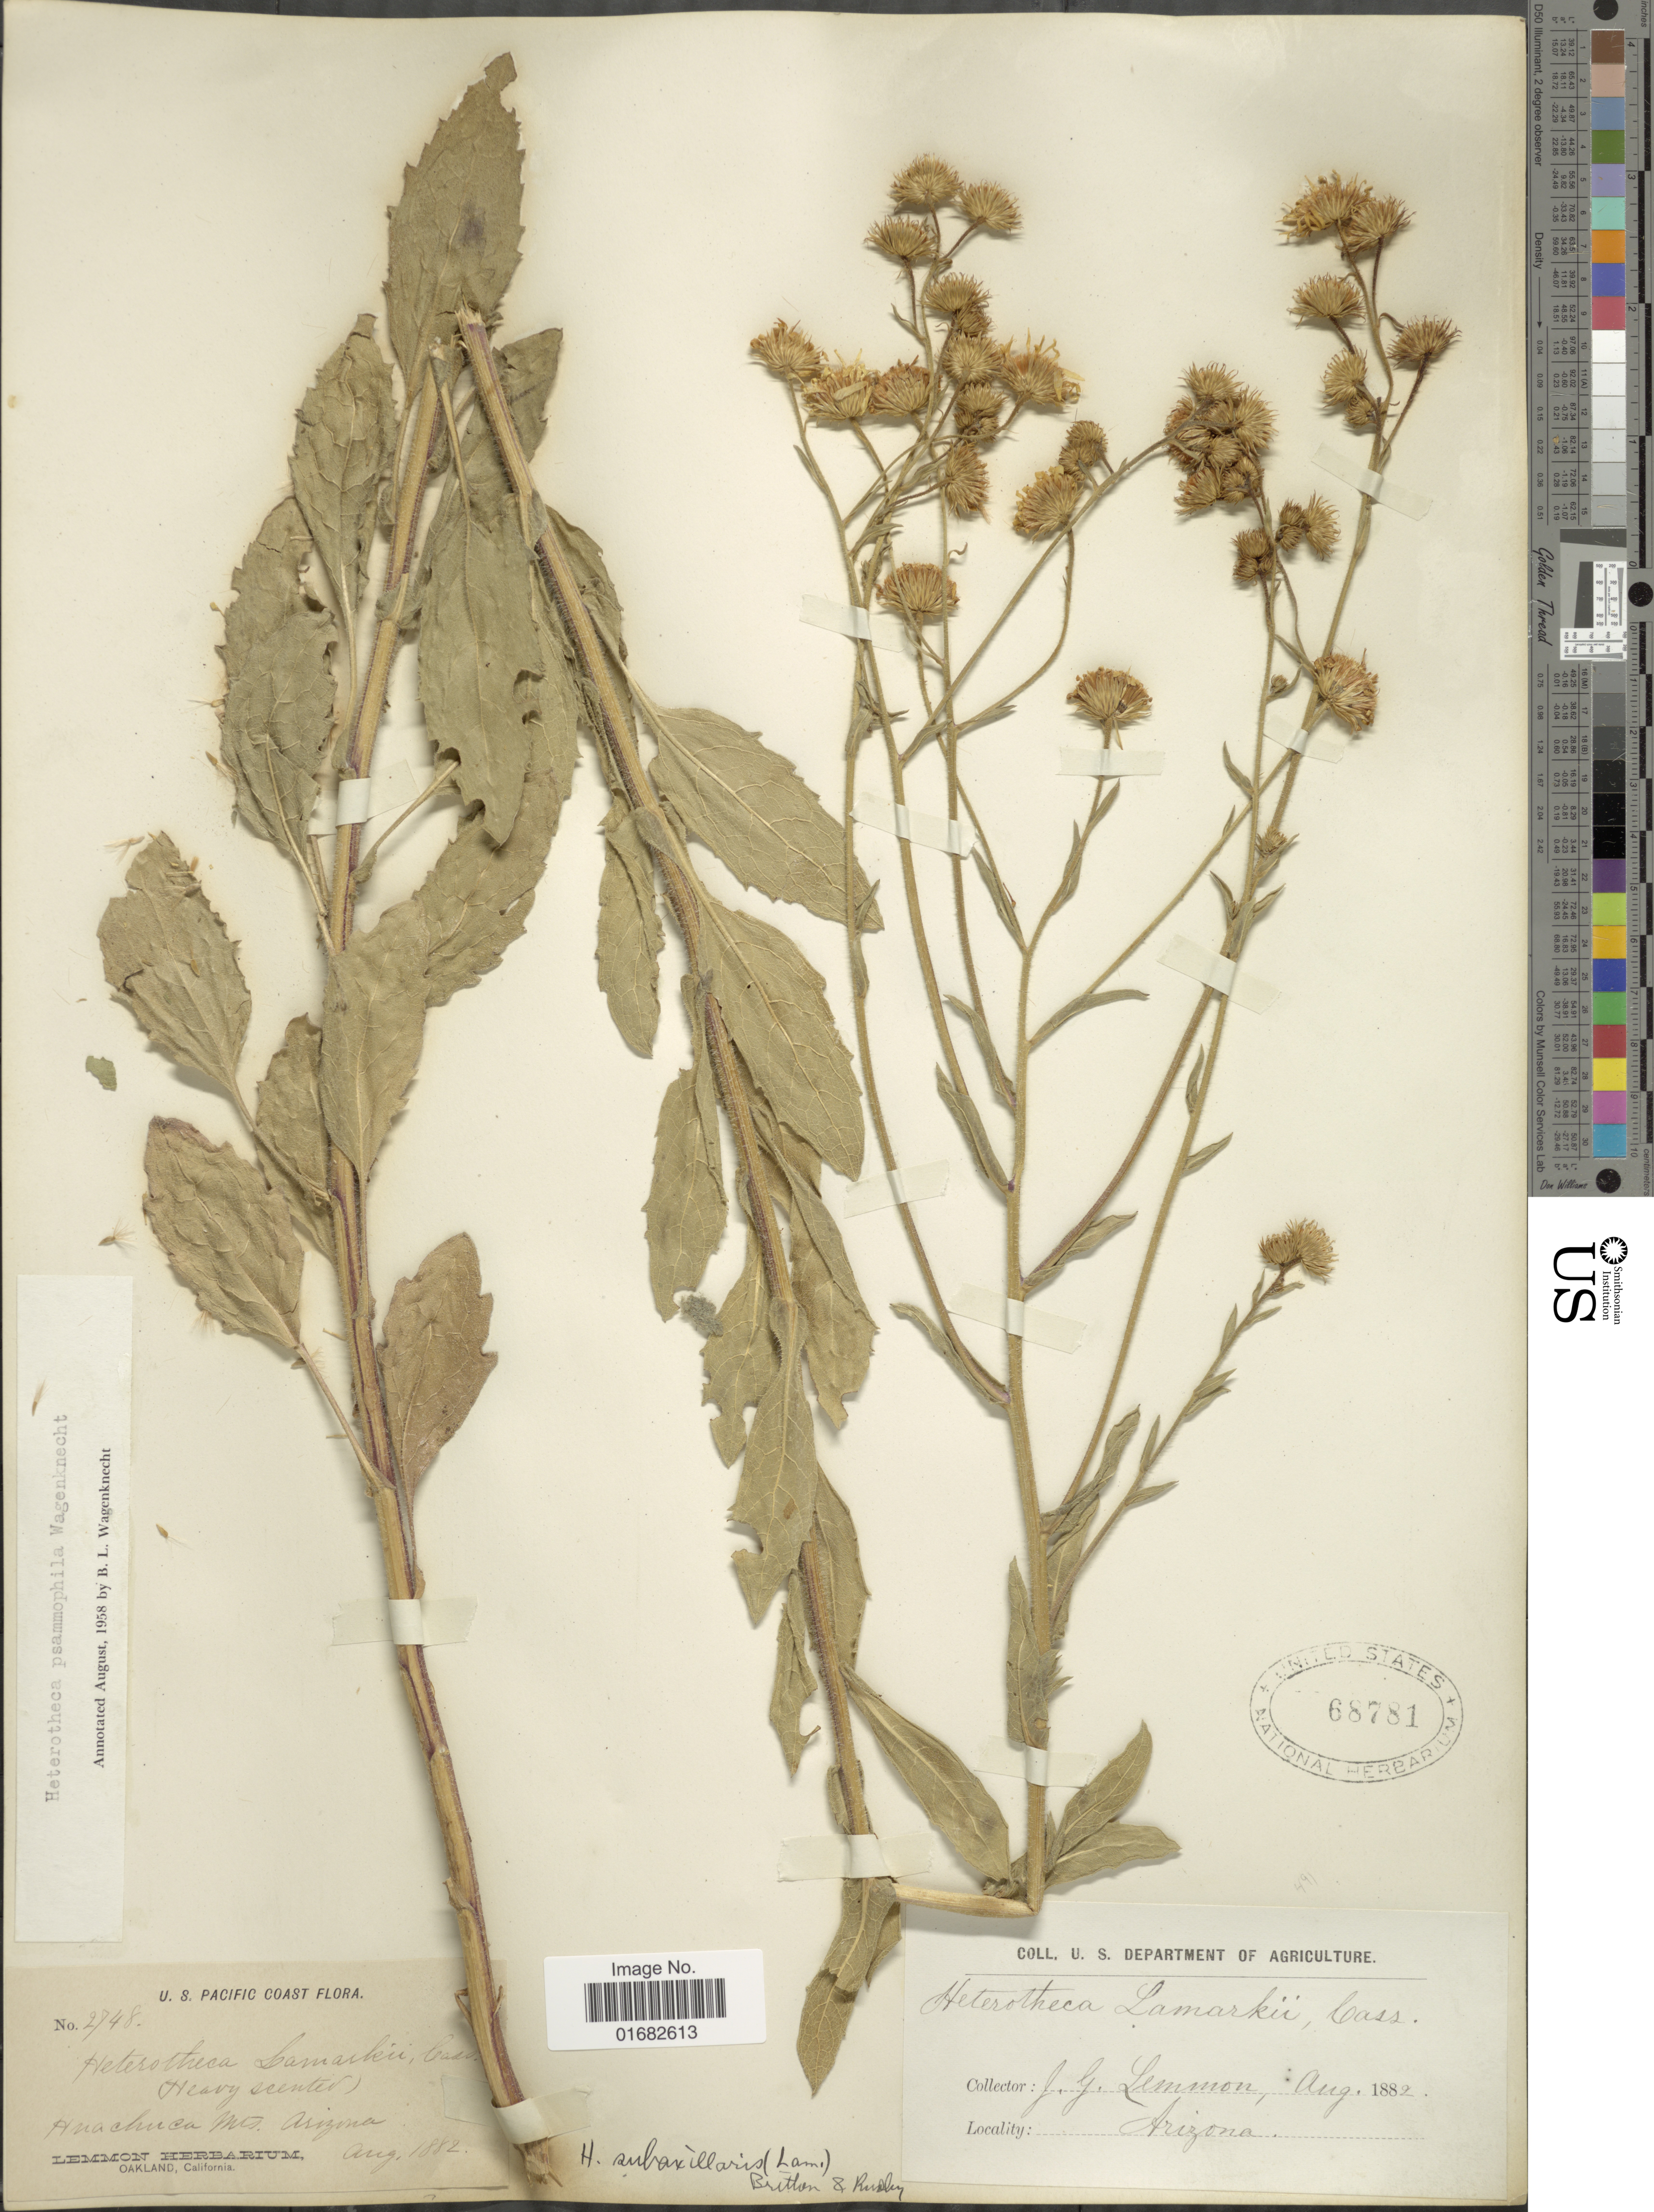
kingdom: Plantae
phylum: Tracheophyta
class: Magnoliopsida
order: Asterales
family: Asteraceae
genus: Heterotheca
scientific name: Heterotheca psammophila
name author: B. Wagenkn.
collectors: J. Lemmon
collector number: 2748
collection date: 1882-08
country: United States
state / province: Arizona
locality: U. S. Pacific Coast. Huachuca Mts.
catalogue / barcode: US 68781